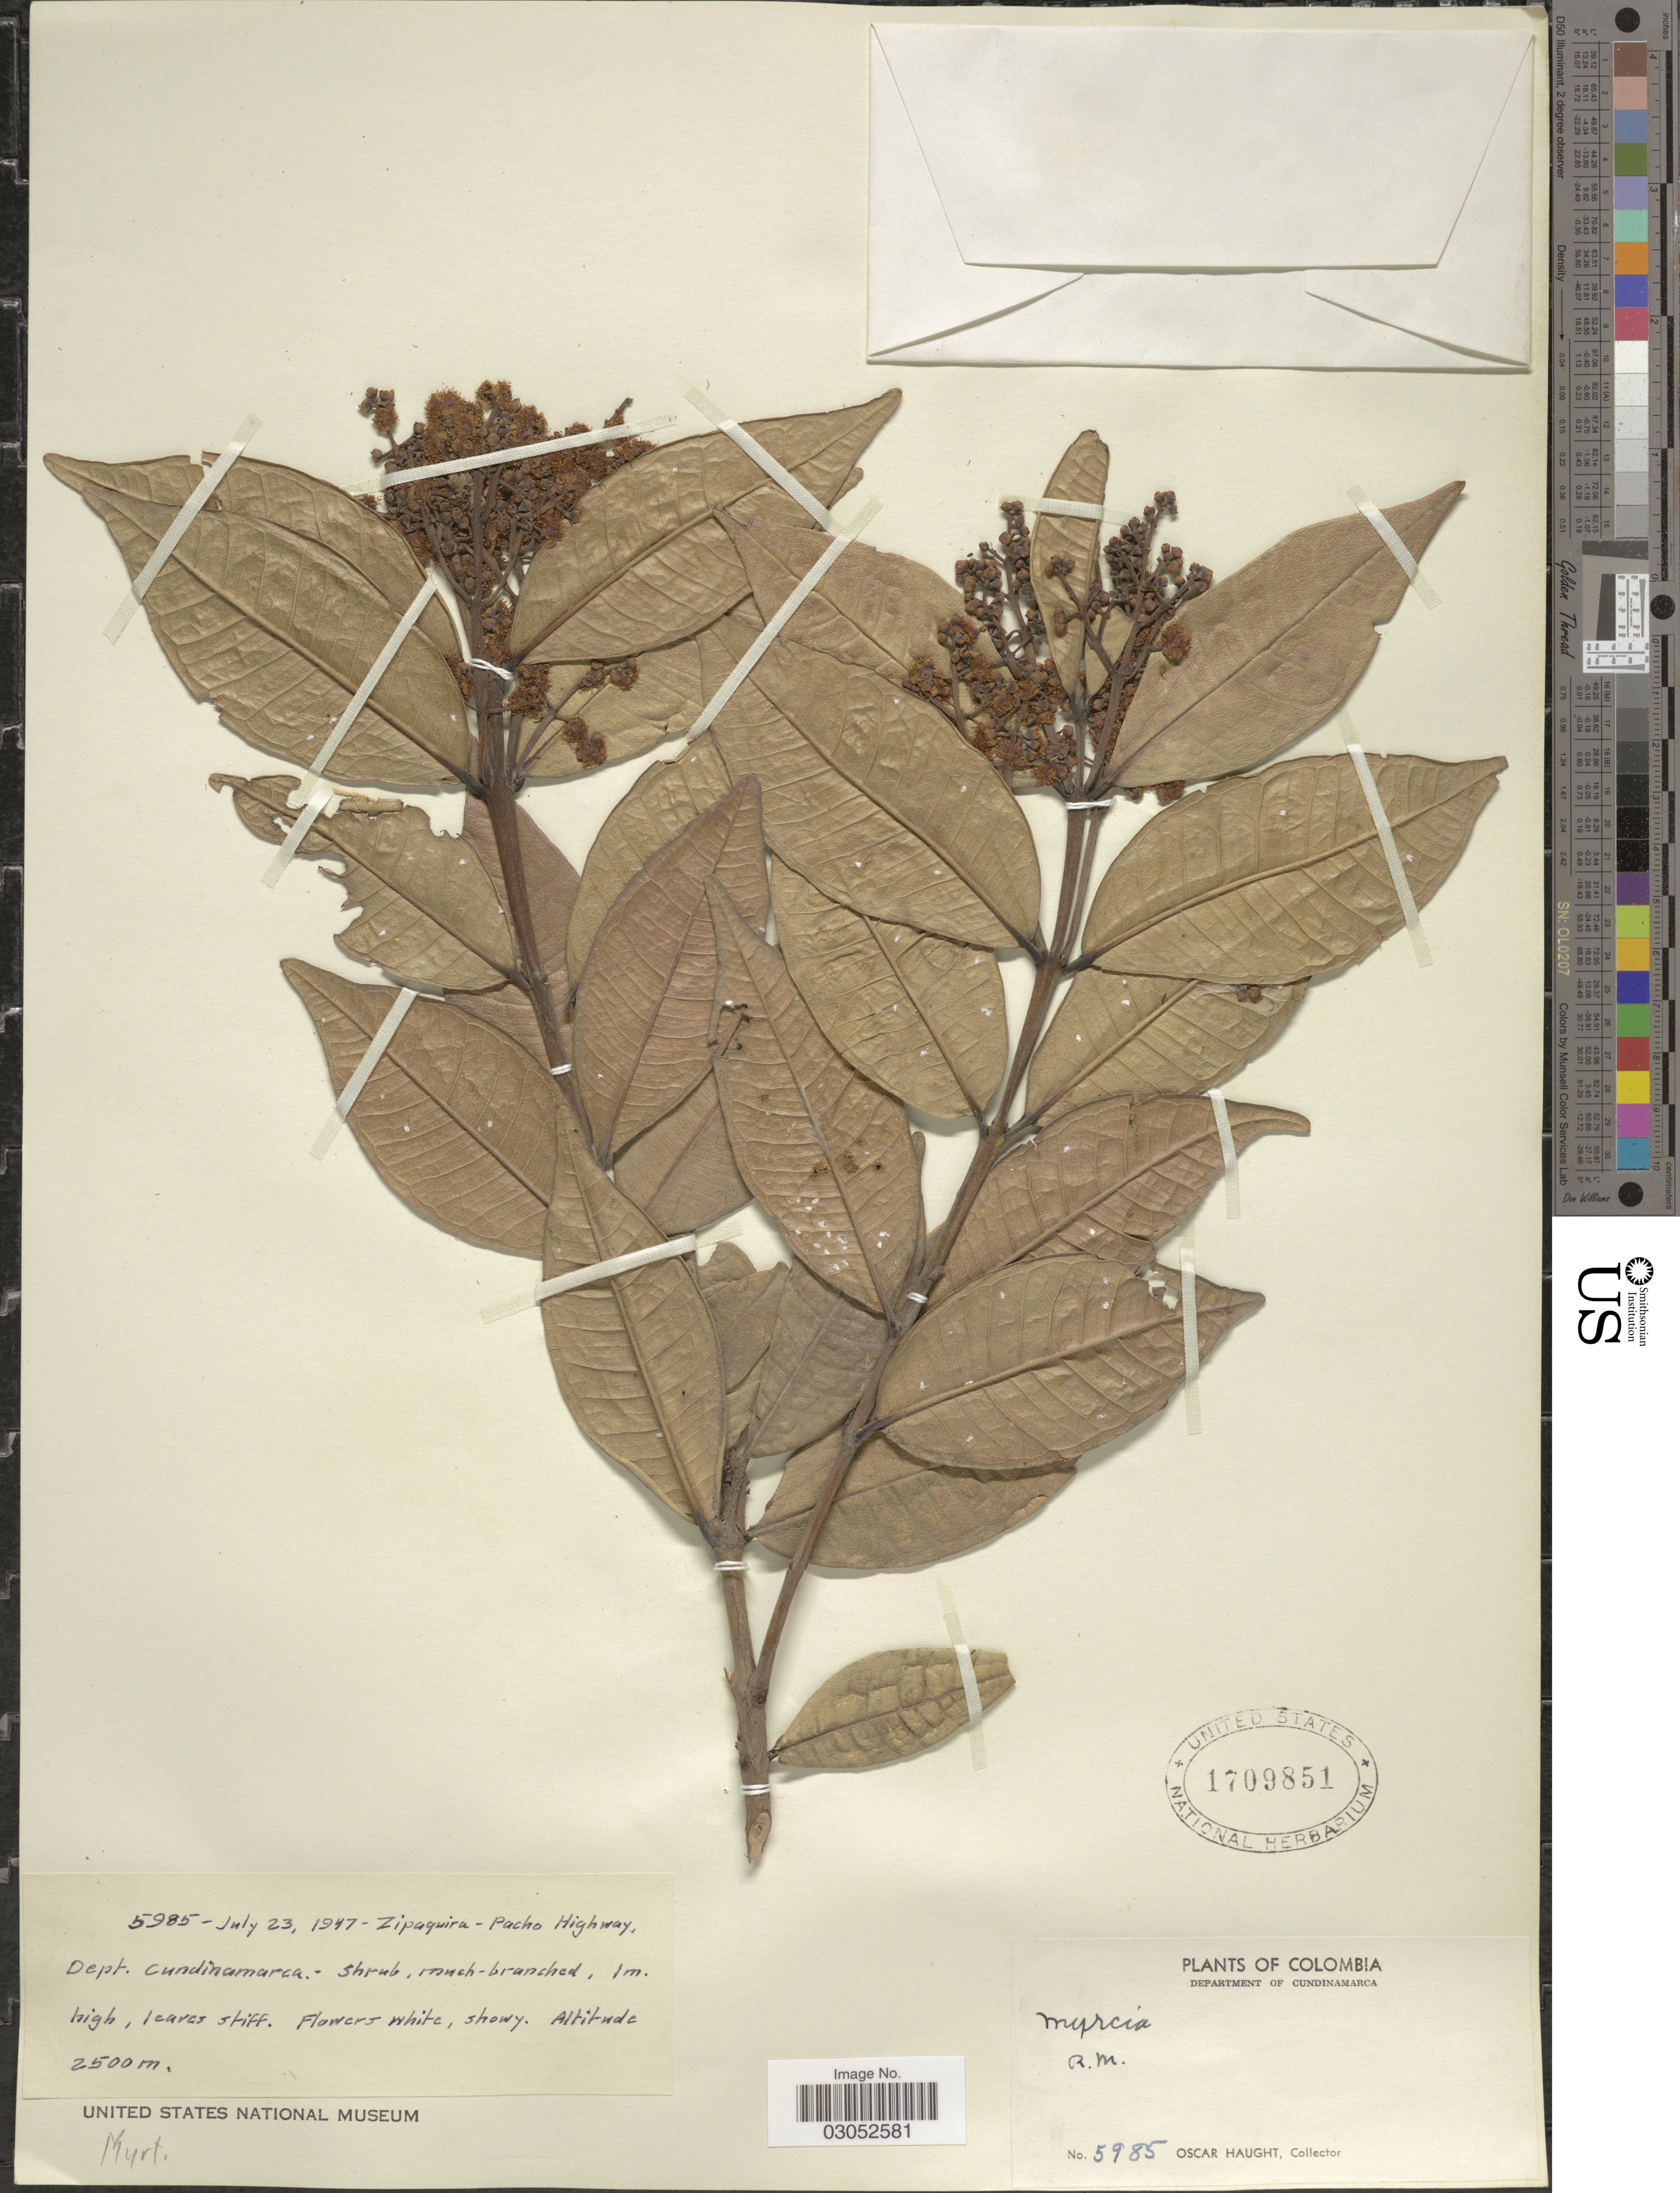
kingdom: Plantae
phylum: Tracheophyta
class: Magnoliopsida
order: Myrtales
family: Myrtaceae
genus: Myrcia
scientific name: Myrcia sp.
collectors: O. L. Haught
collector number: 5985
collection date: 1947-07-23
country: Colombia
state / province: Cundinamarca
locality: Zipaquira - Pacho Highway, Dept. Cundinamarca.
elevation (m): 2500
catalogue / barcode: US 1709851